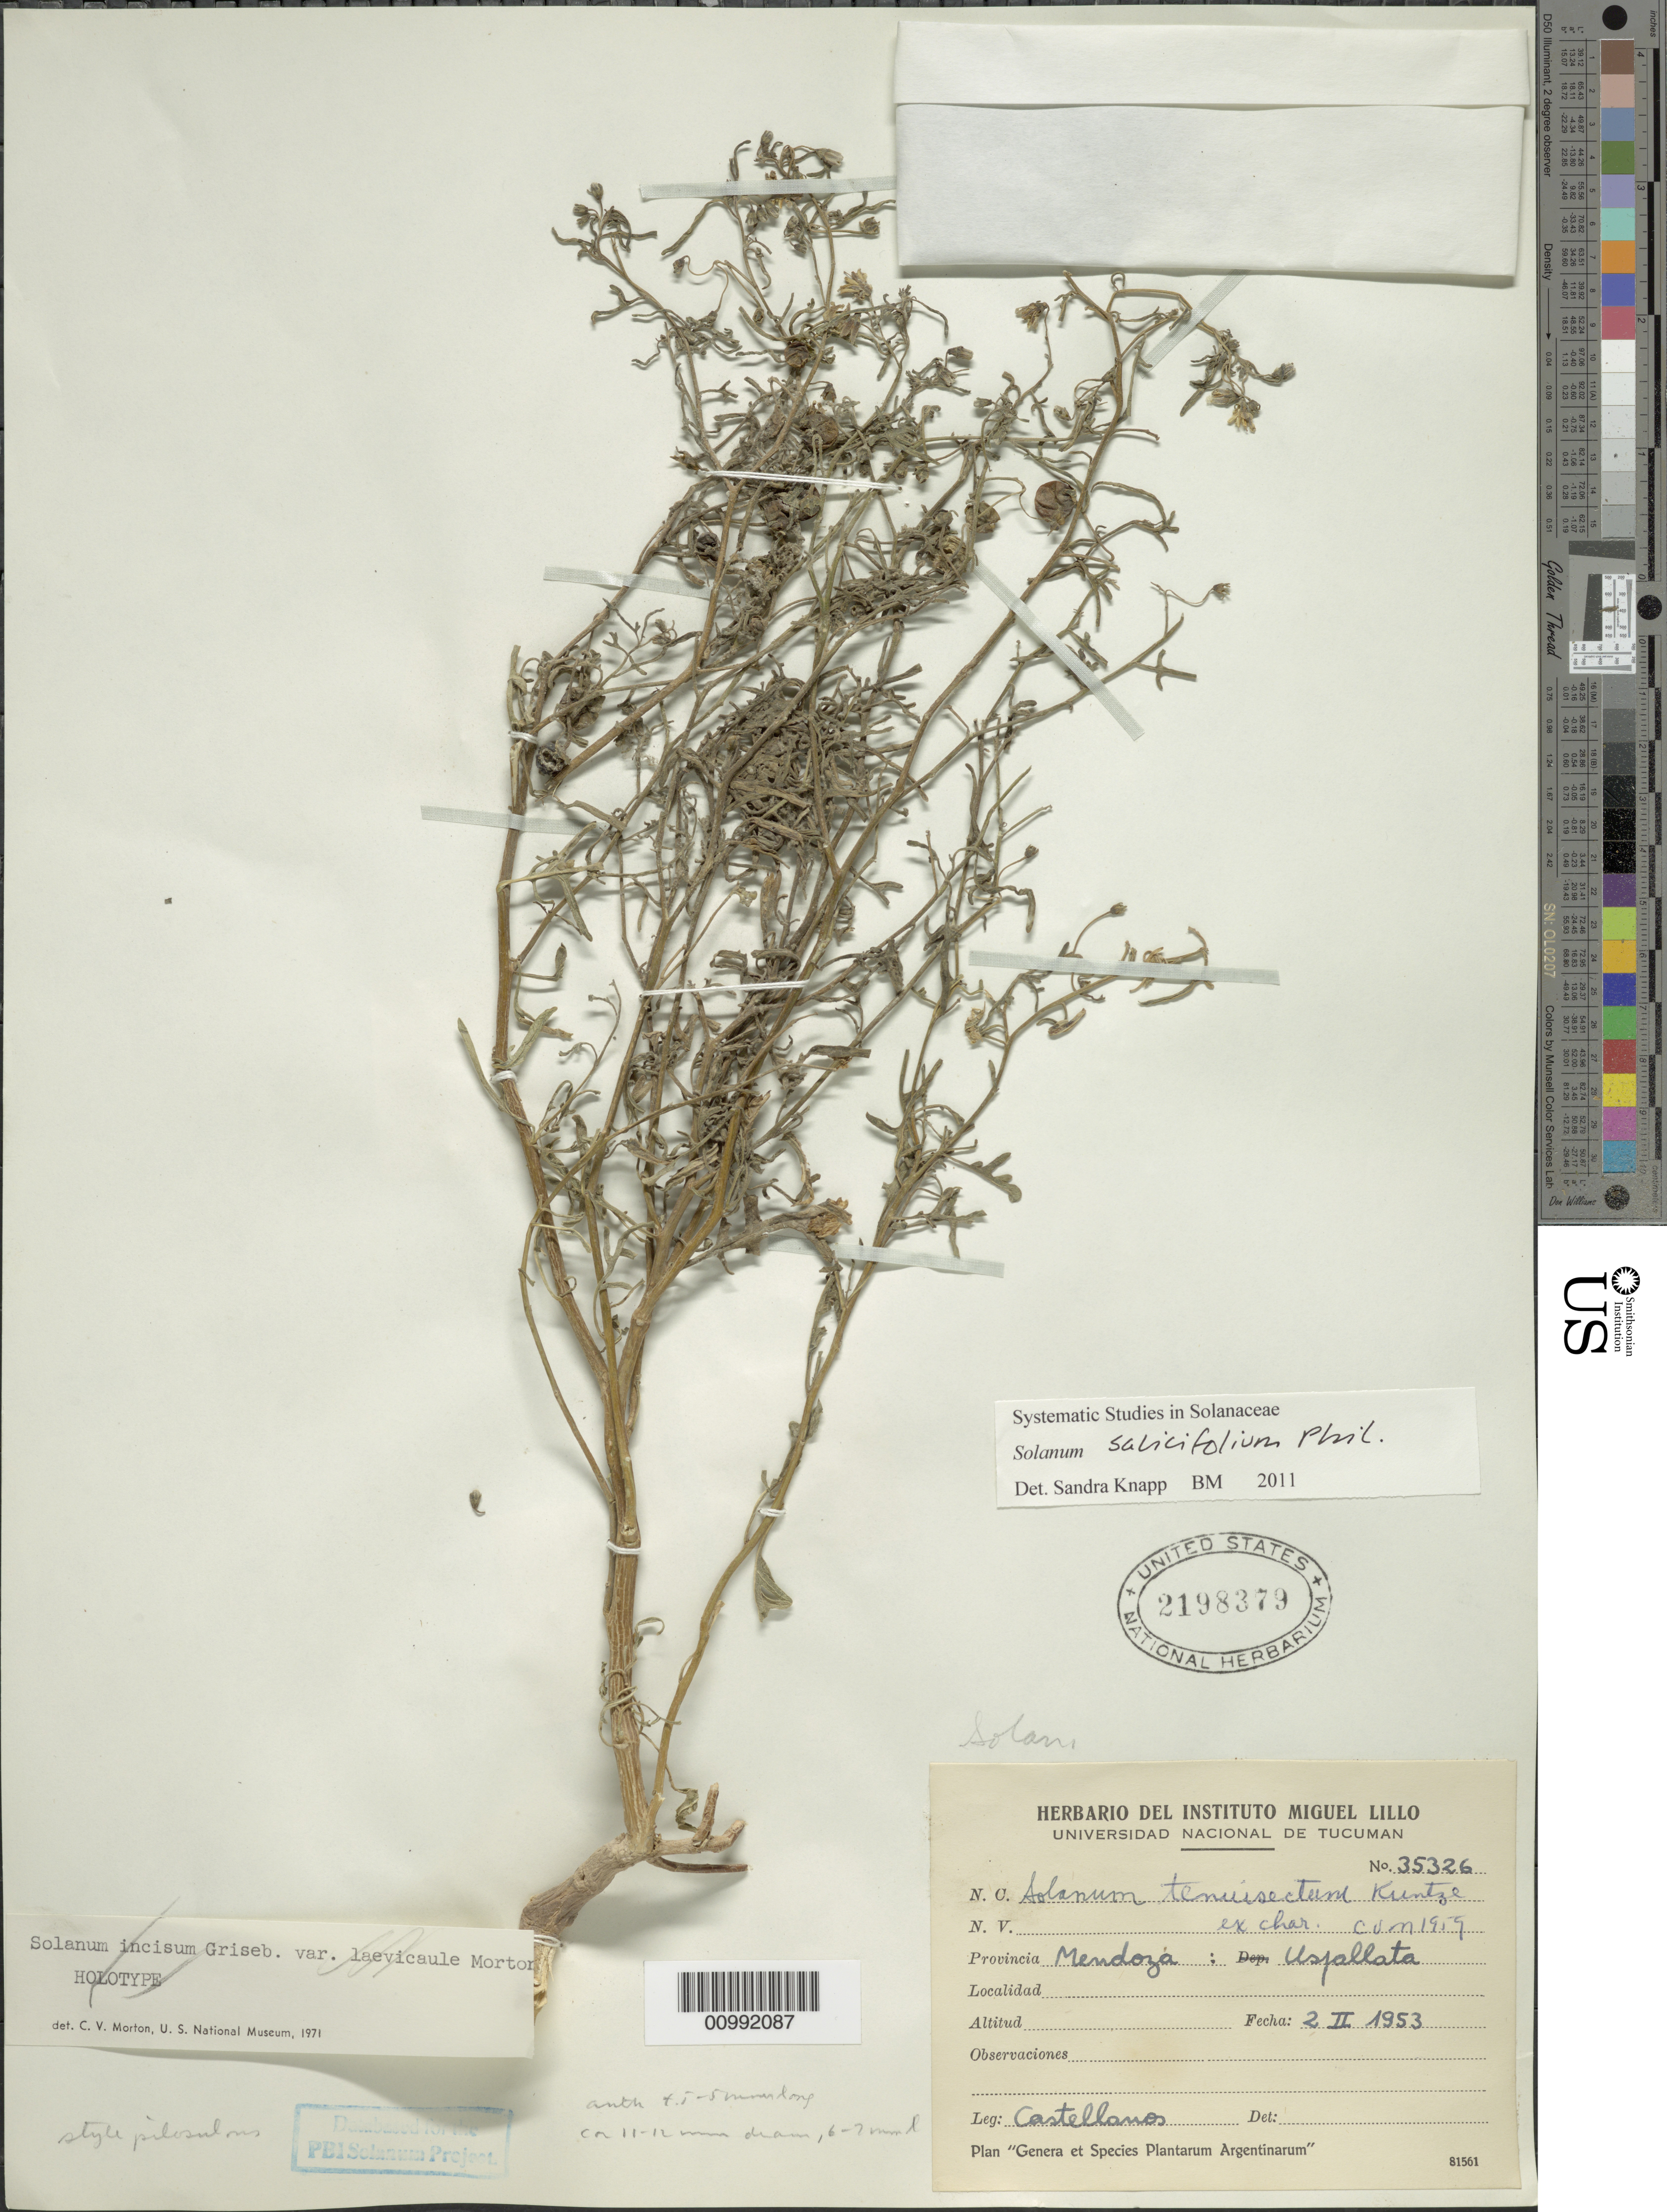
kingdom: Plantae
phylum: Tracheophyta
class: Magnoliopsida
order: Solanales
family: Solanaceae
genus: Solanum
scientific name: Solanum salicifolium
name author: Phil.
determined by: Knapp, S. D.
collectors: A. Castellanos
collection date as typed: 2 Feb 1953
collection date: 1953-02-02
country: Argentina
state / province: Mendoza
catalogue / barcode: US 2198379